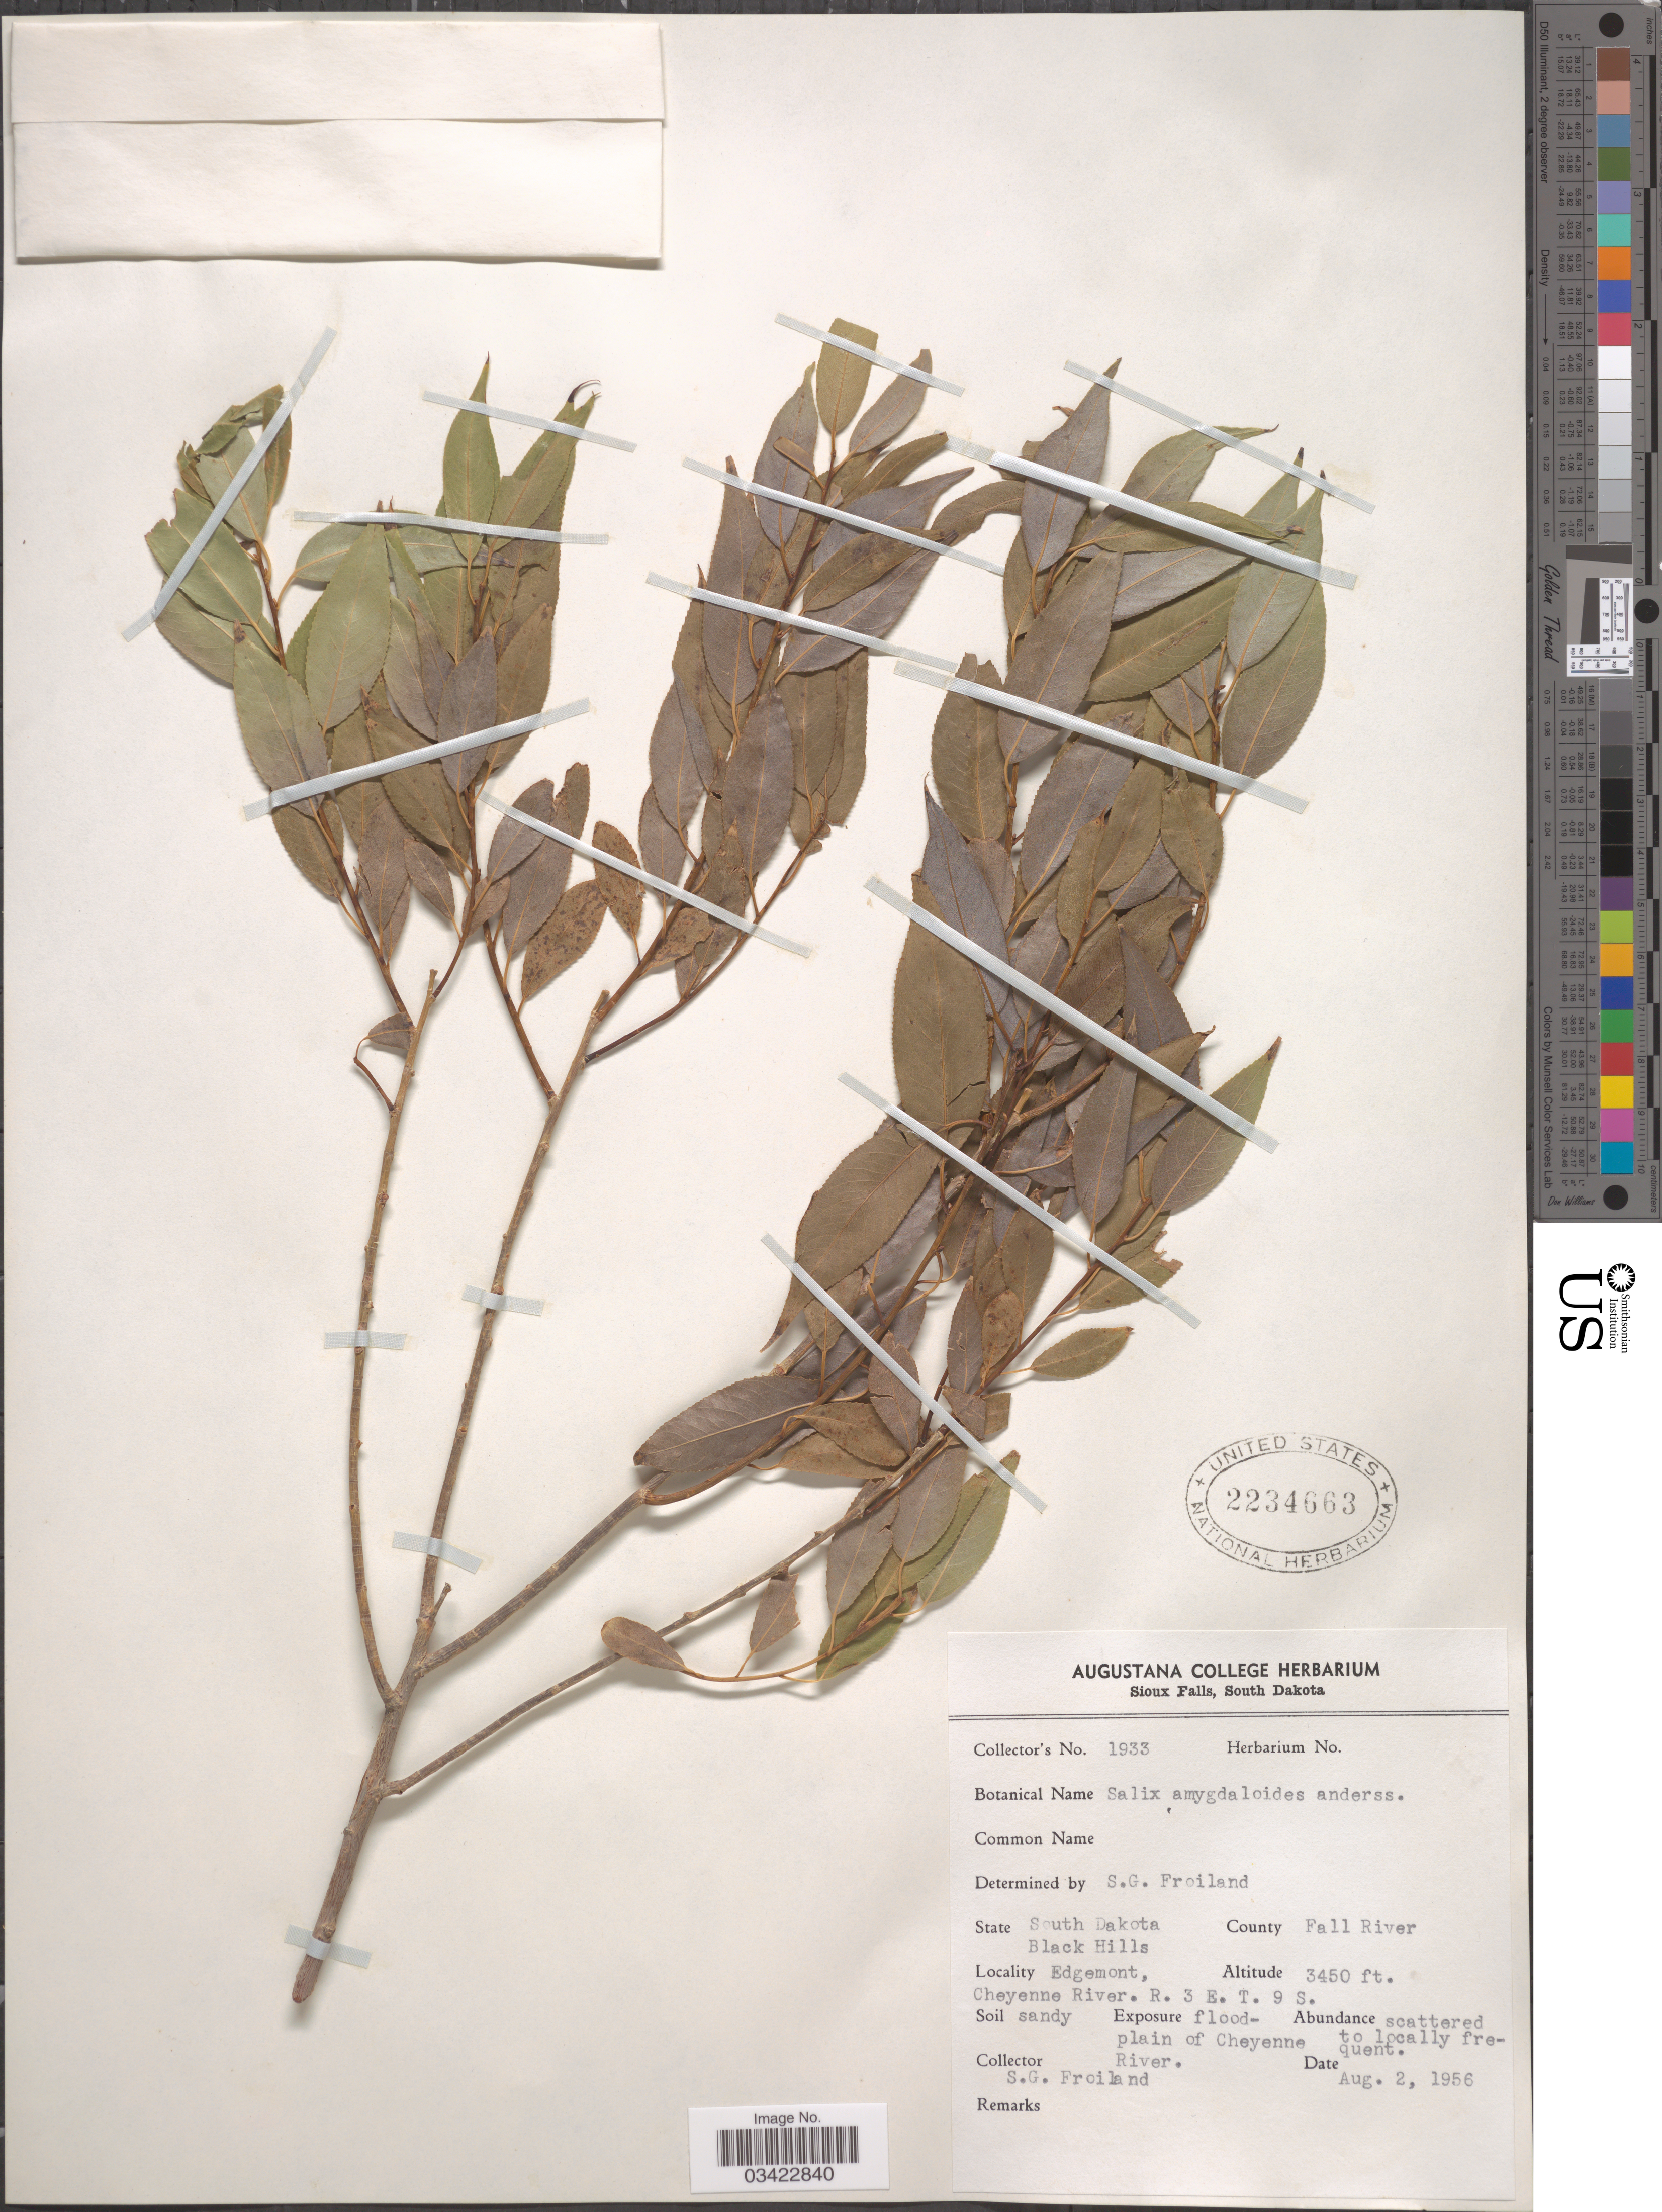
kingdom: Plantae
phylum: Tracheophyta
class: Magnoliopsida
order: Malpighiales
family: Salicaceae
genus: Salix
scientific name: Salix amygdaloides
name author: Andersson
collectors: S. Froiland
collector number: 1933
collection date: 1956-08-02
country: United States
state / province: South Dakota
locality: Black Hills. County Fall River. Edgemont. Cheyenne River. R. 3 E. T. 9 S. Exposure flood of Cheyenne River.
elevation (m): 1052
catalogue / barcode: US 2234663